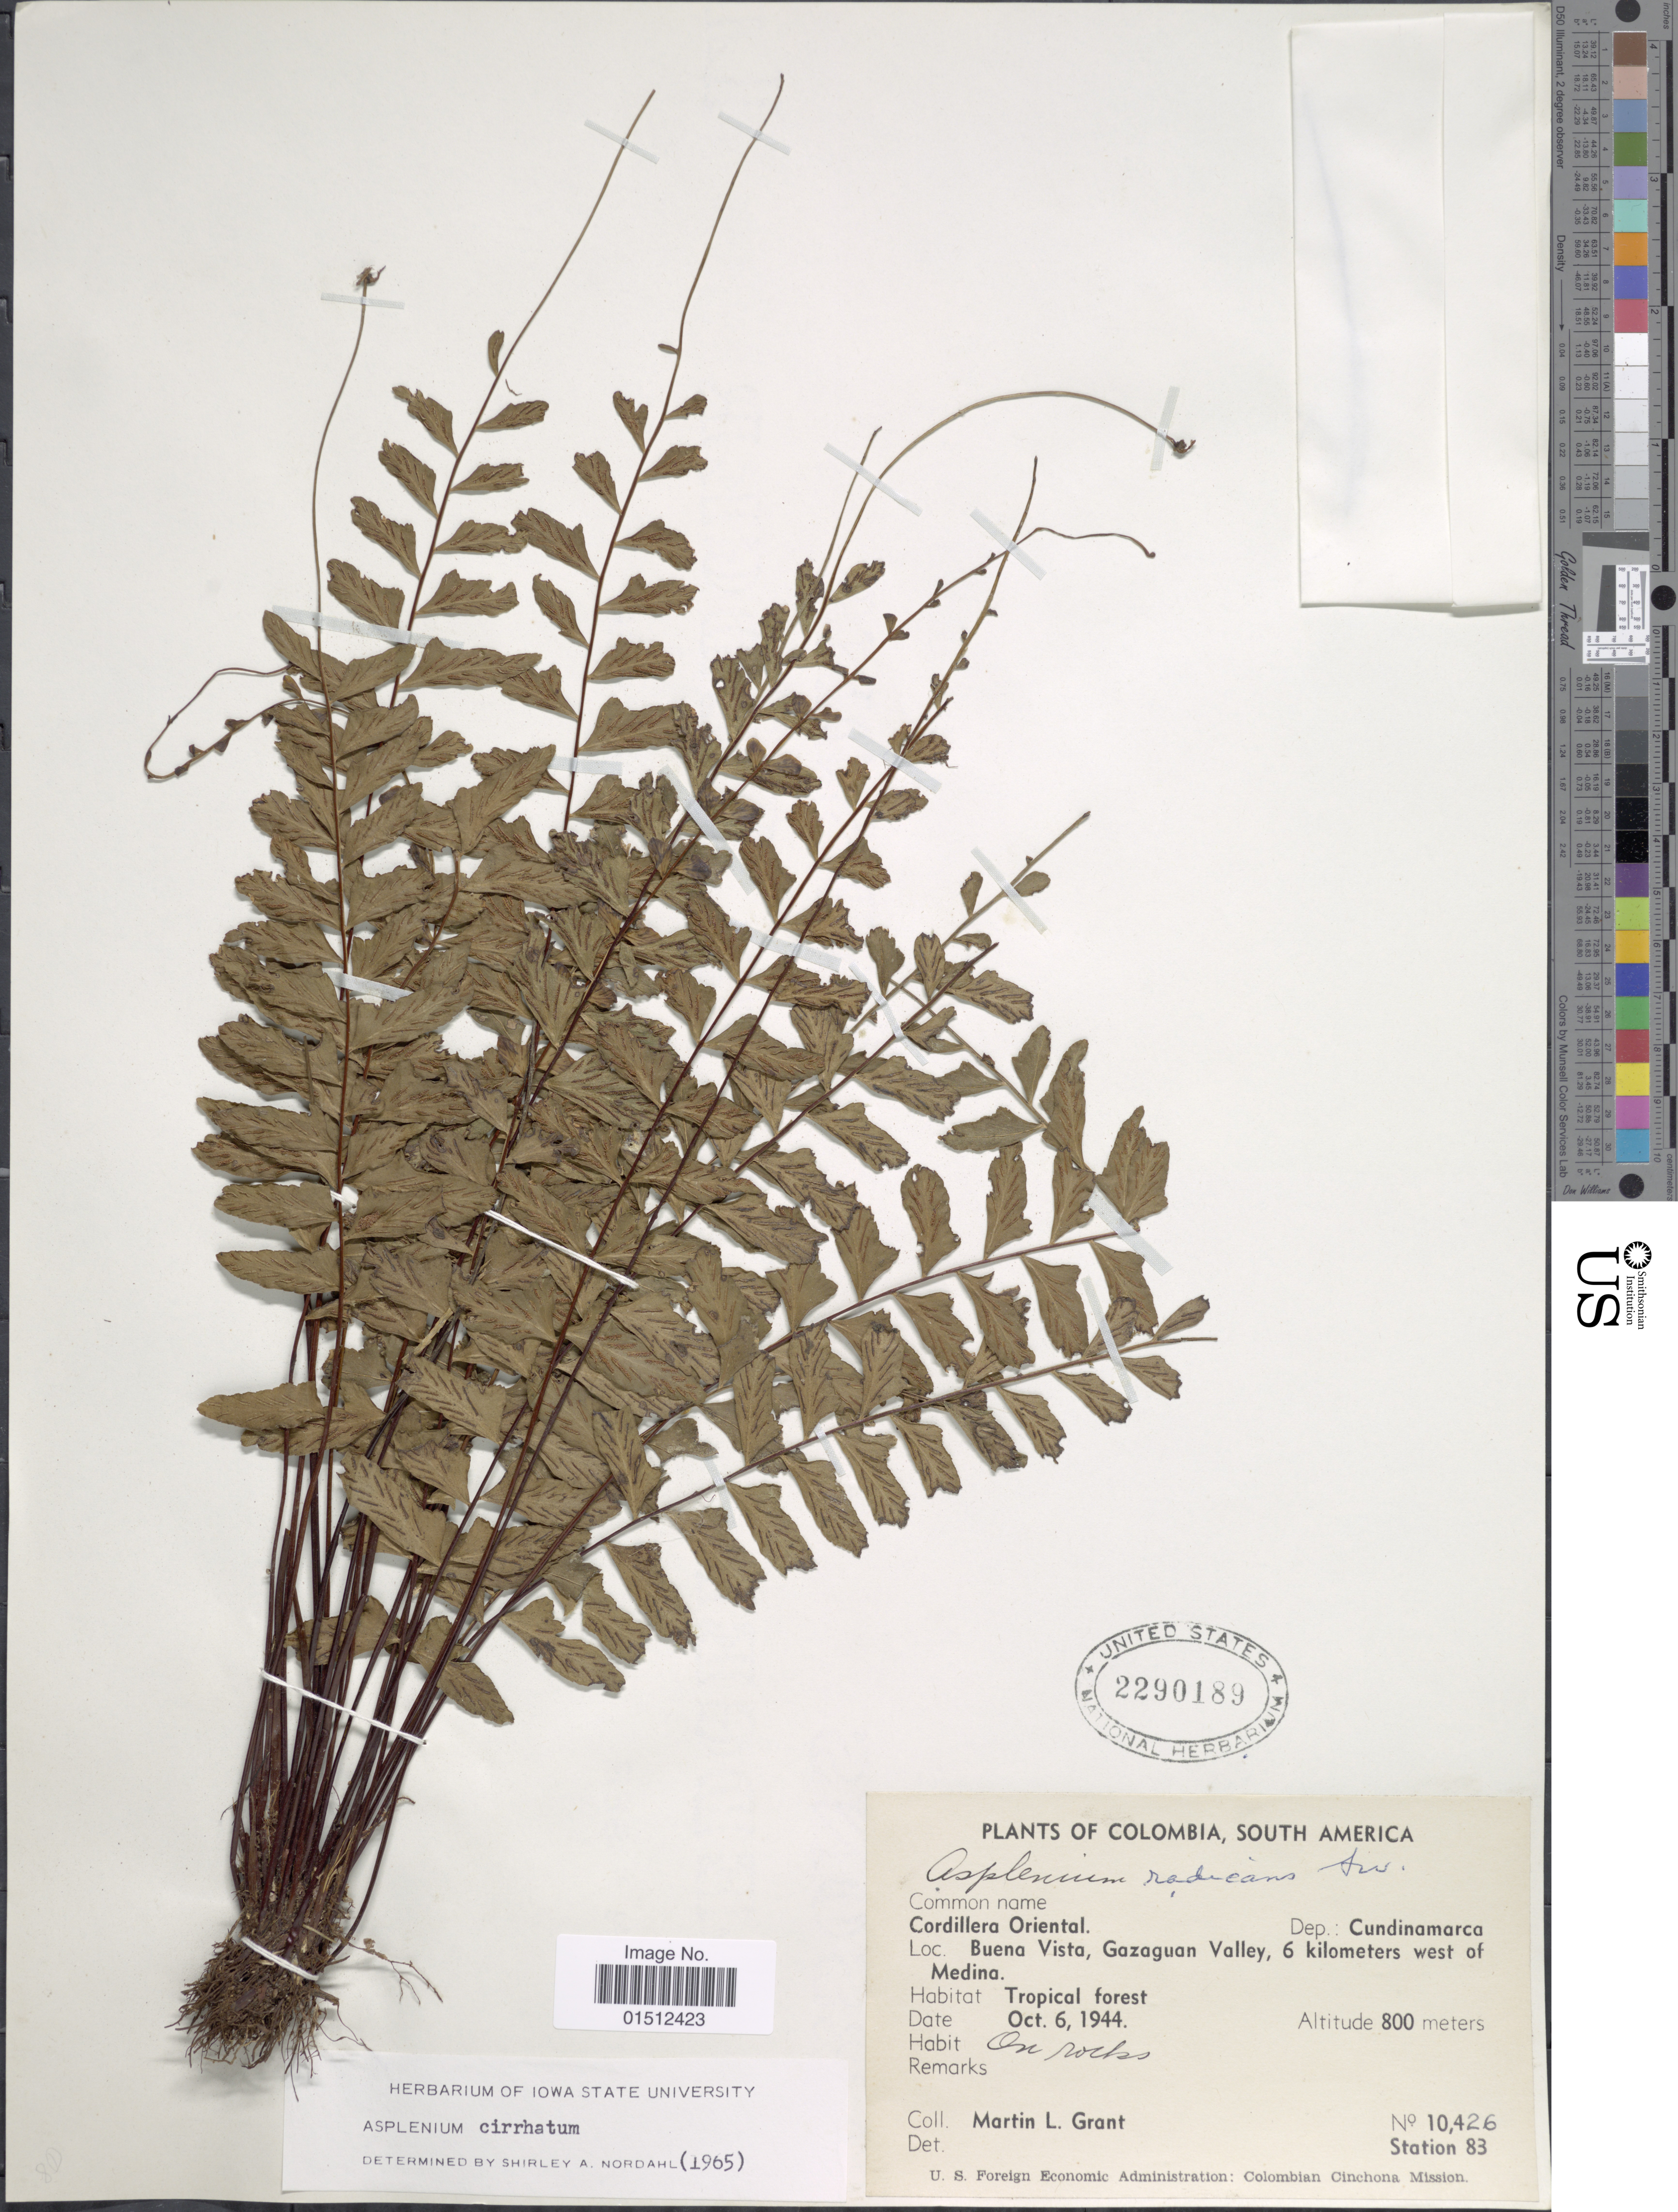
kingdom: Plantae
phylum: Tracheophyta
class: Polypodiopsida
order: Polypodiales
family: Aspleniaceae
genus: Asplenium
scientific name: Asplenium radicans var. cirrhatum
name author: (Rich. ex Willd.) Rosenst.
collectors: M. L. Grant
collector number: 10426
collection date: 1944-10-06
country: Colombia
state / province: Cundinamarca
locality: Cordillera Occidental, Dep.: Cundinamarca, Buena Vista, Gazaguan Valley, 6 kilometers west of Medina, Station 83.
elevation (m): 800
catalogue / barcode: US 2290189